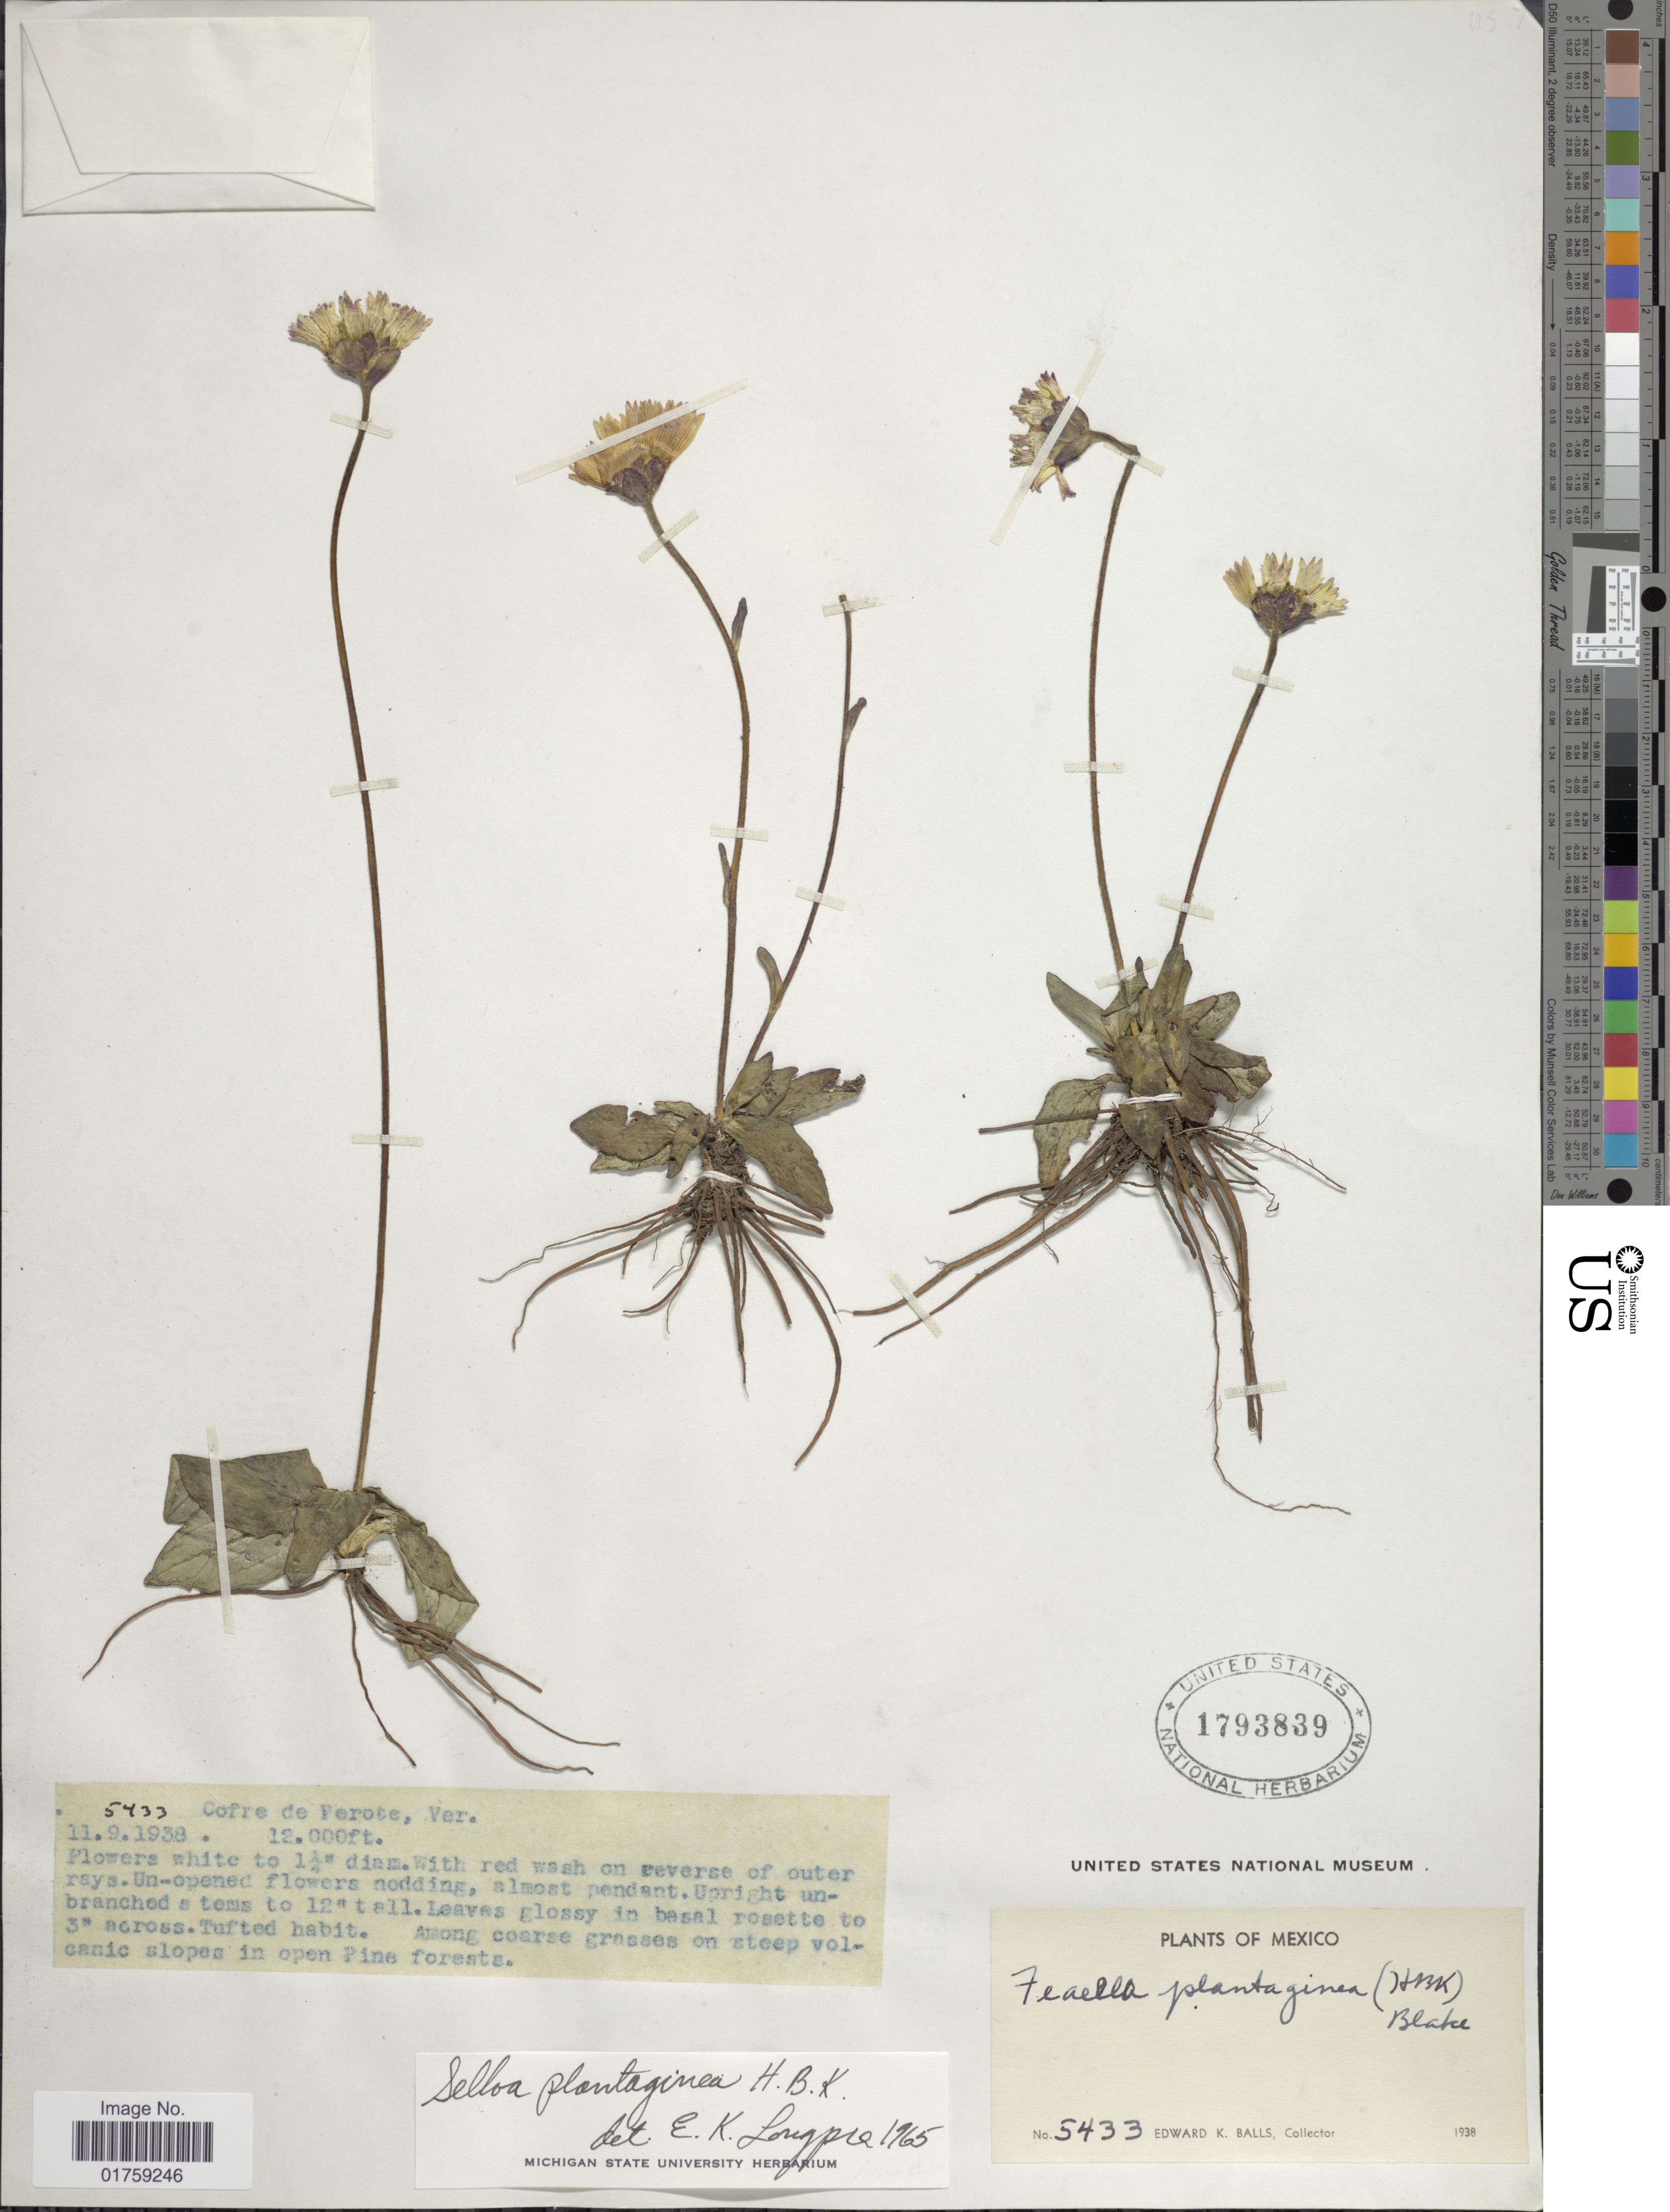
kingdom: Plantae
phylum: Tracheophyta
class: Magnoliopsida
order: Asterales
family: Asteraceae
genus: Selloa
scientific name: Selloa plantaginea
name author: Kunth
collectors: E. K. Balls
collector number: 5433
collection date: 1938-09-11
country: Mexico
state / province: Veracruz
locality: Cofre de Perote, Ver.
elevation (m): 3658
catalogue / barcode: US 1793839